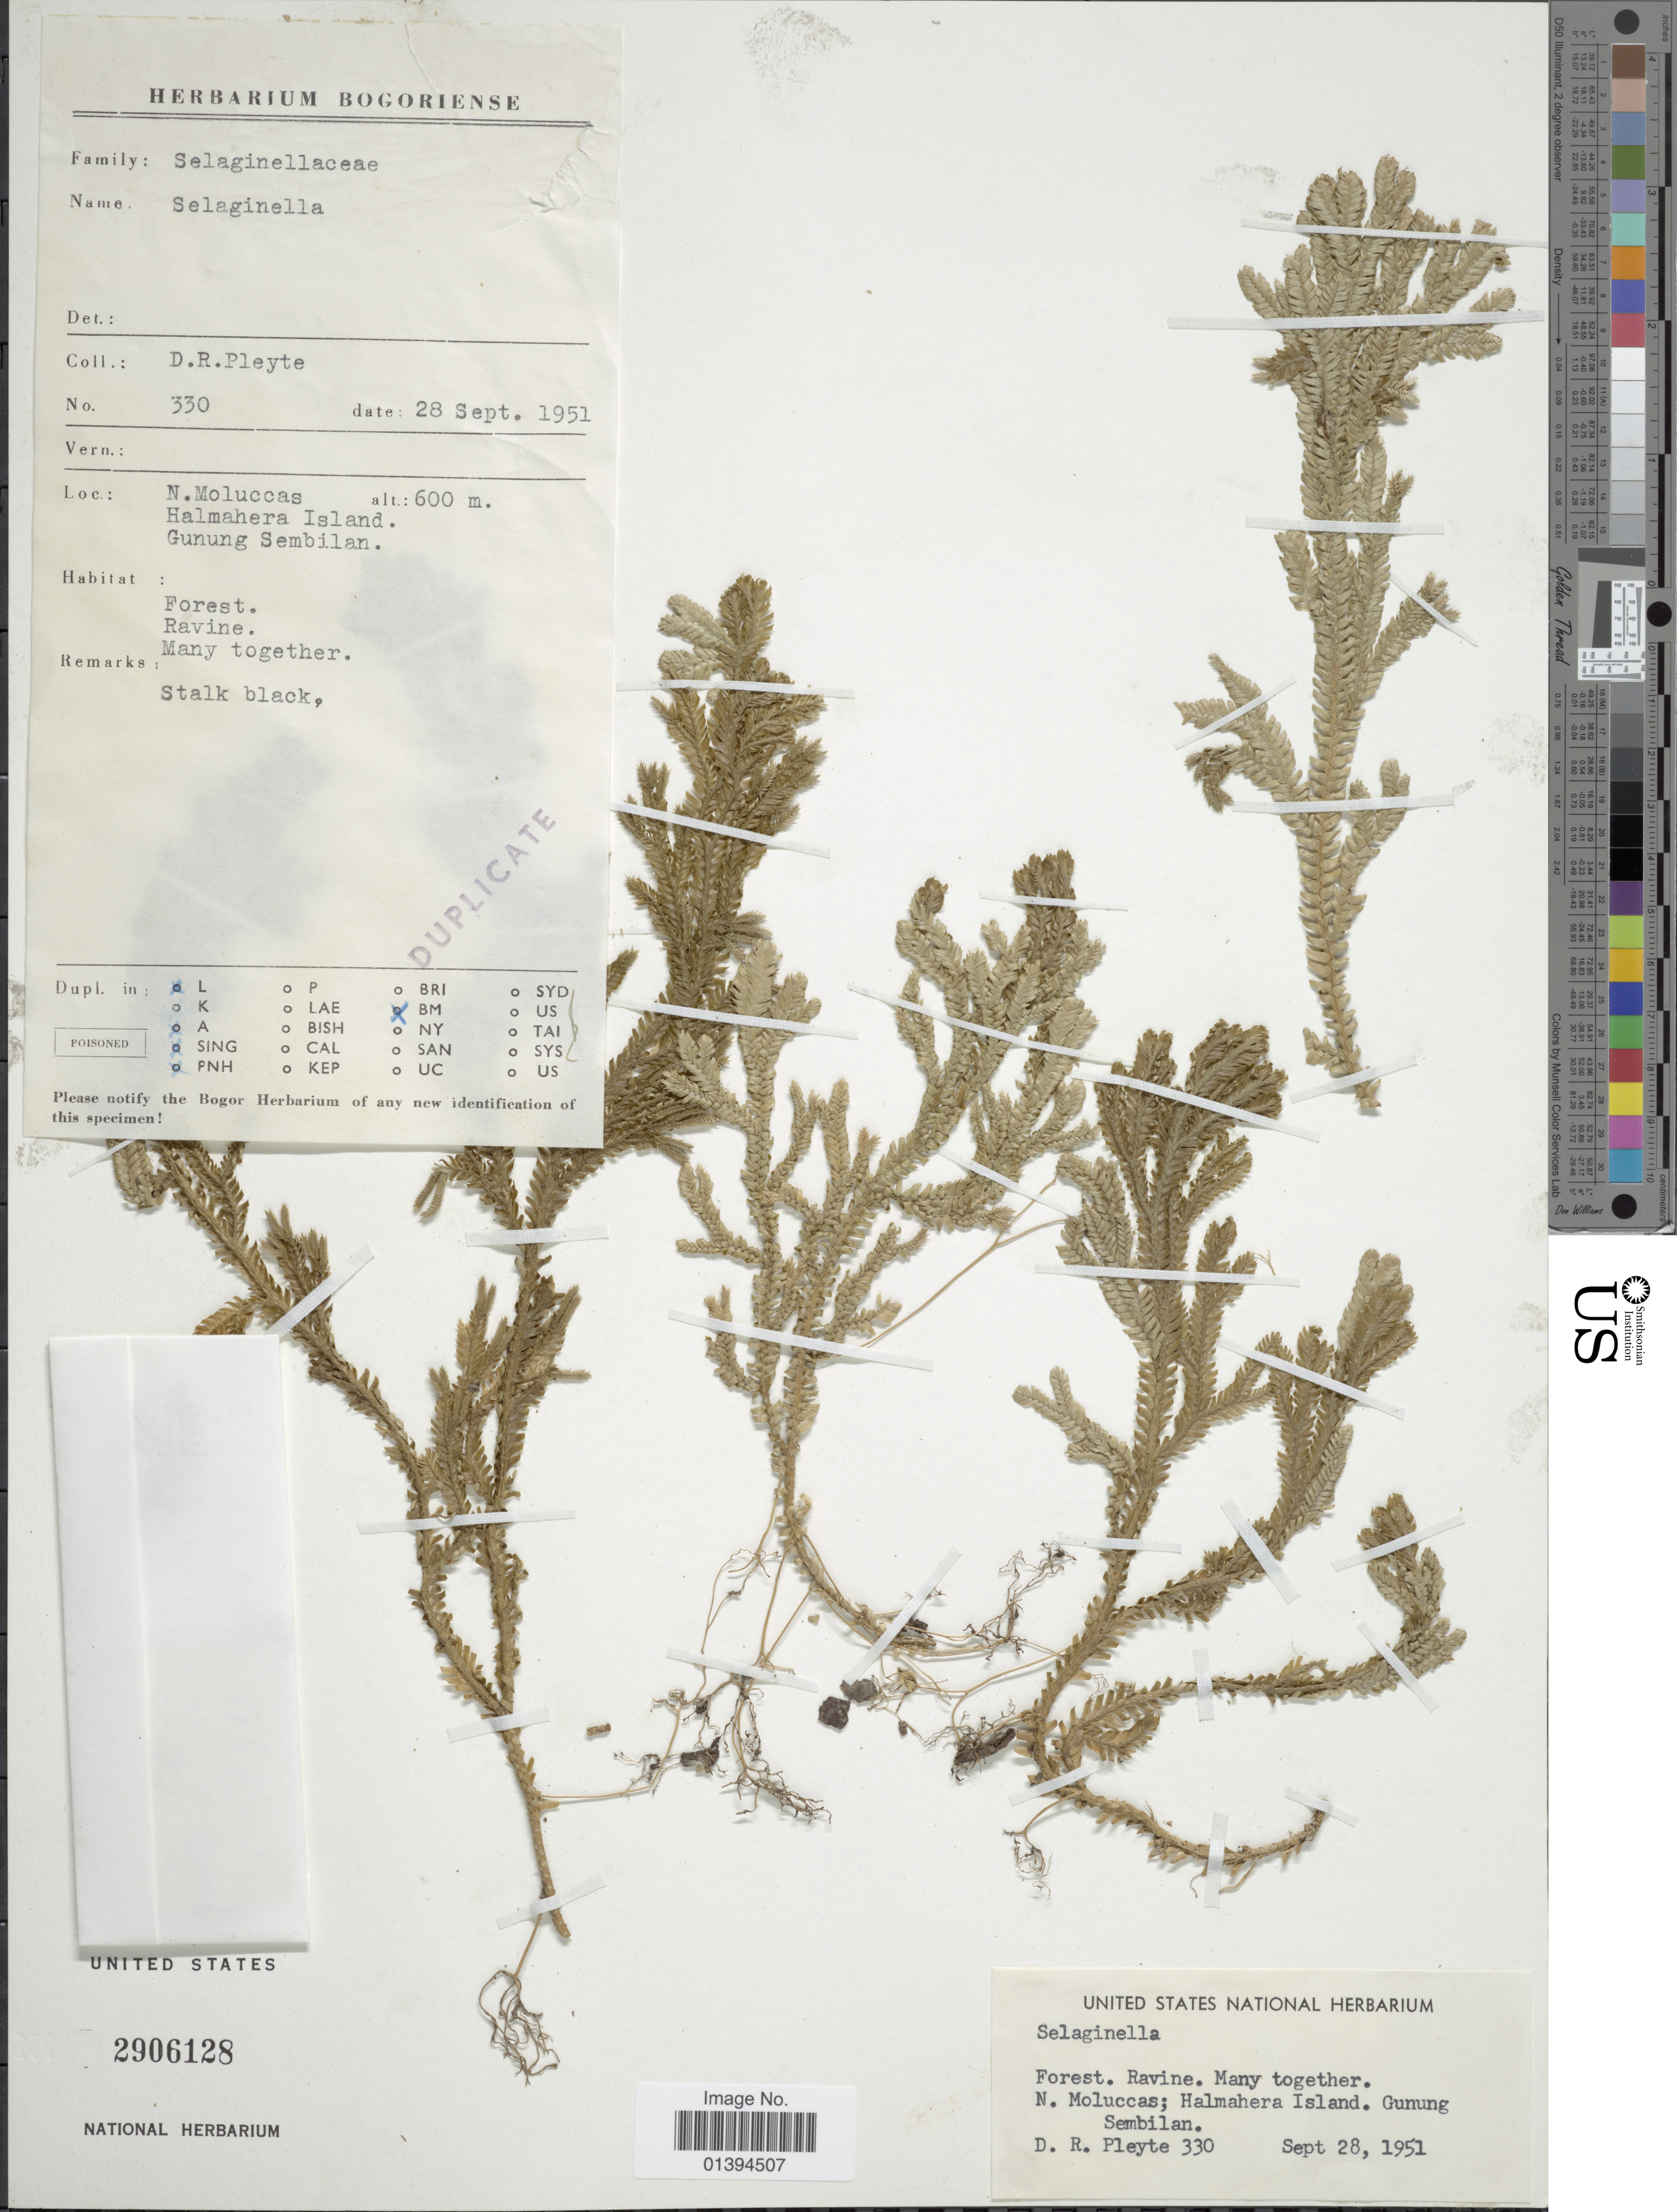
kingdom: Plantae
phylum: Tracheophyta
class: Lycopodiopsida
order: Selaginellales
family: Selaginellaceae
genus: Selaginella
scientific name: Selaginella sp.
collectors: D. Pleyte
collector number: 330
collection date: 1951-09-28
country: Indonesia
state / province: Maluku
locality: N. Moluccas; Halmahera Island, Gunung Sembilan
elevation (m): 600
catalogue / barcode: US 2906128